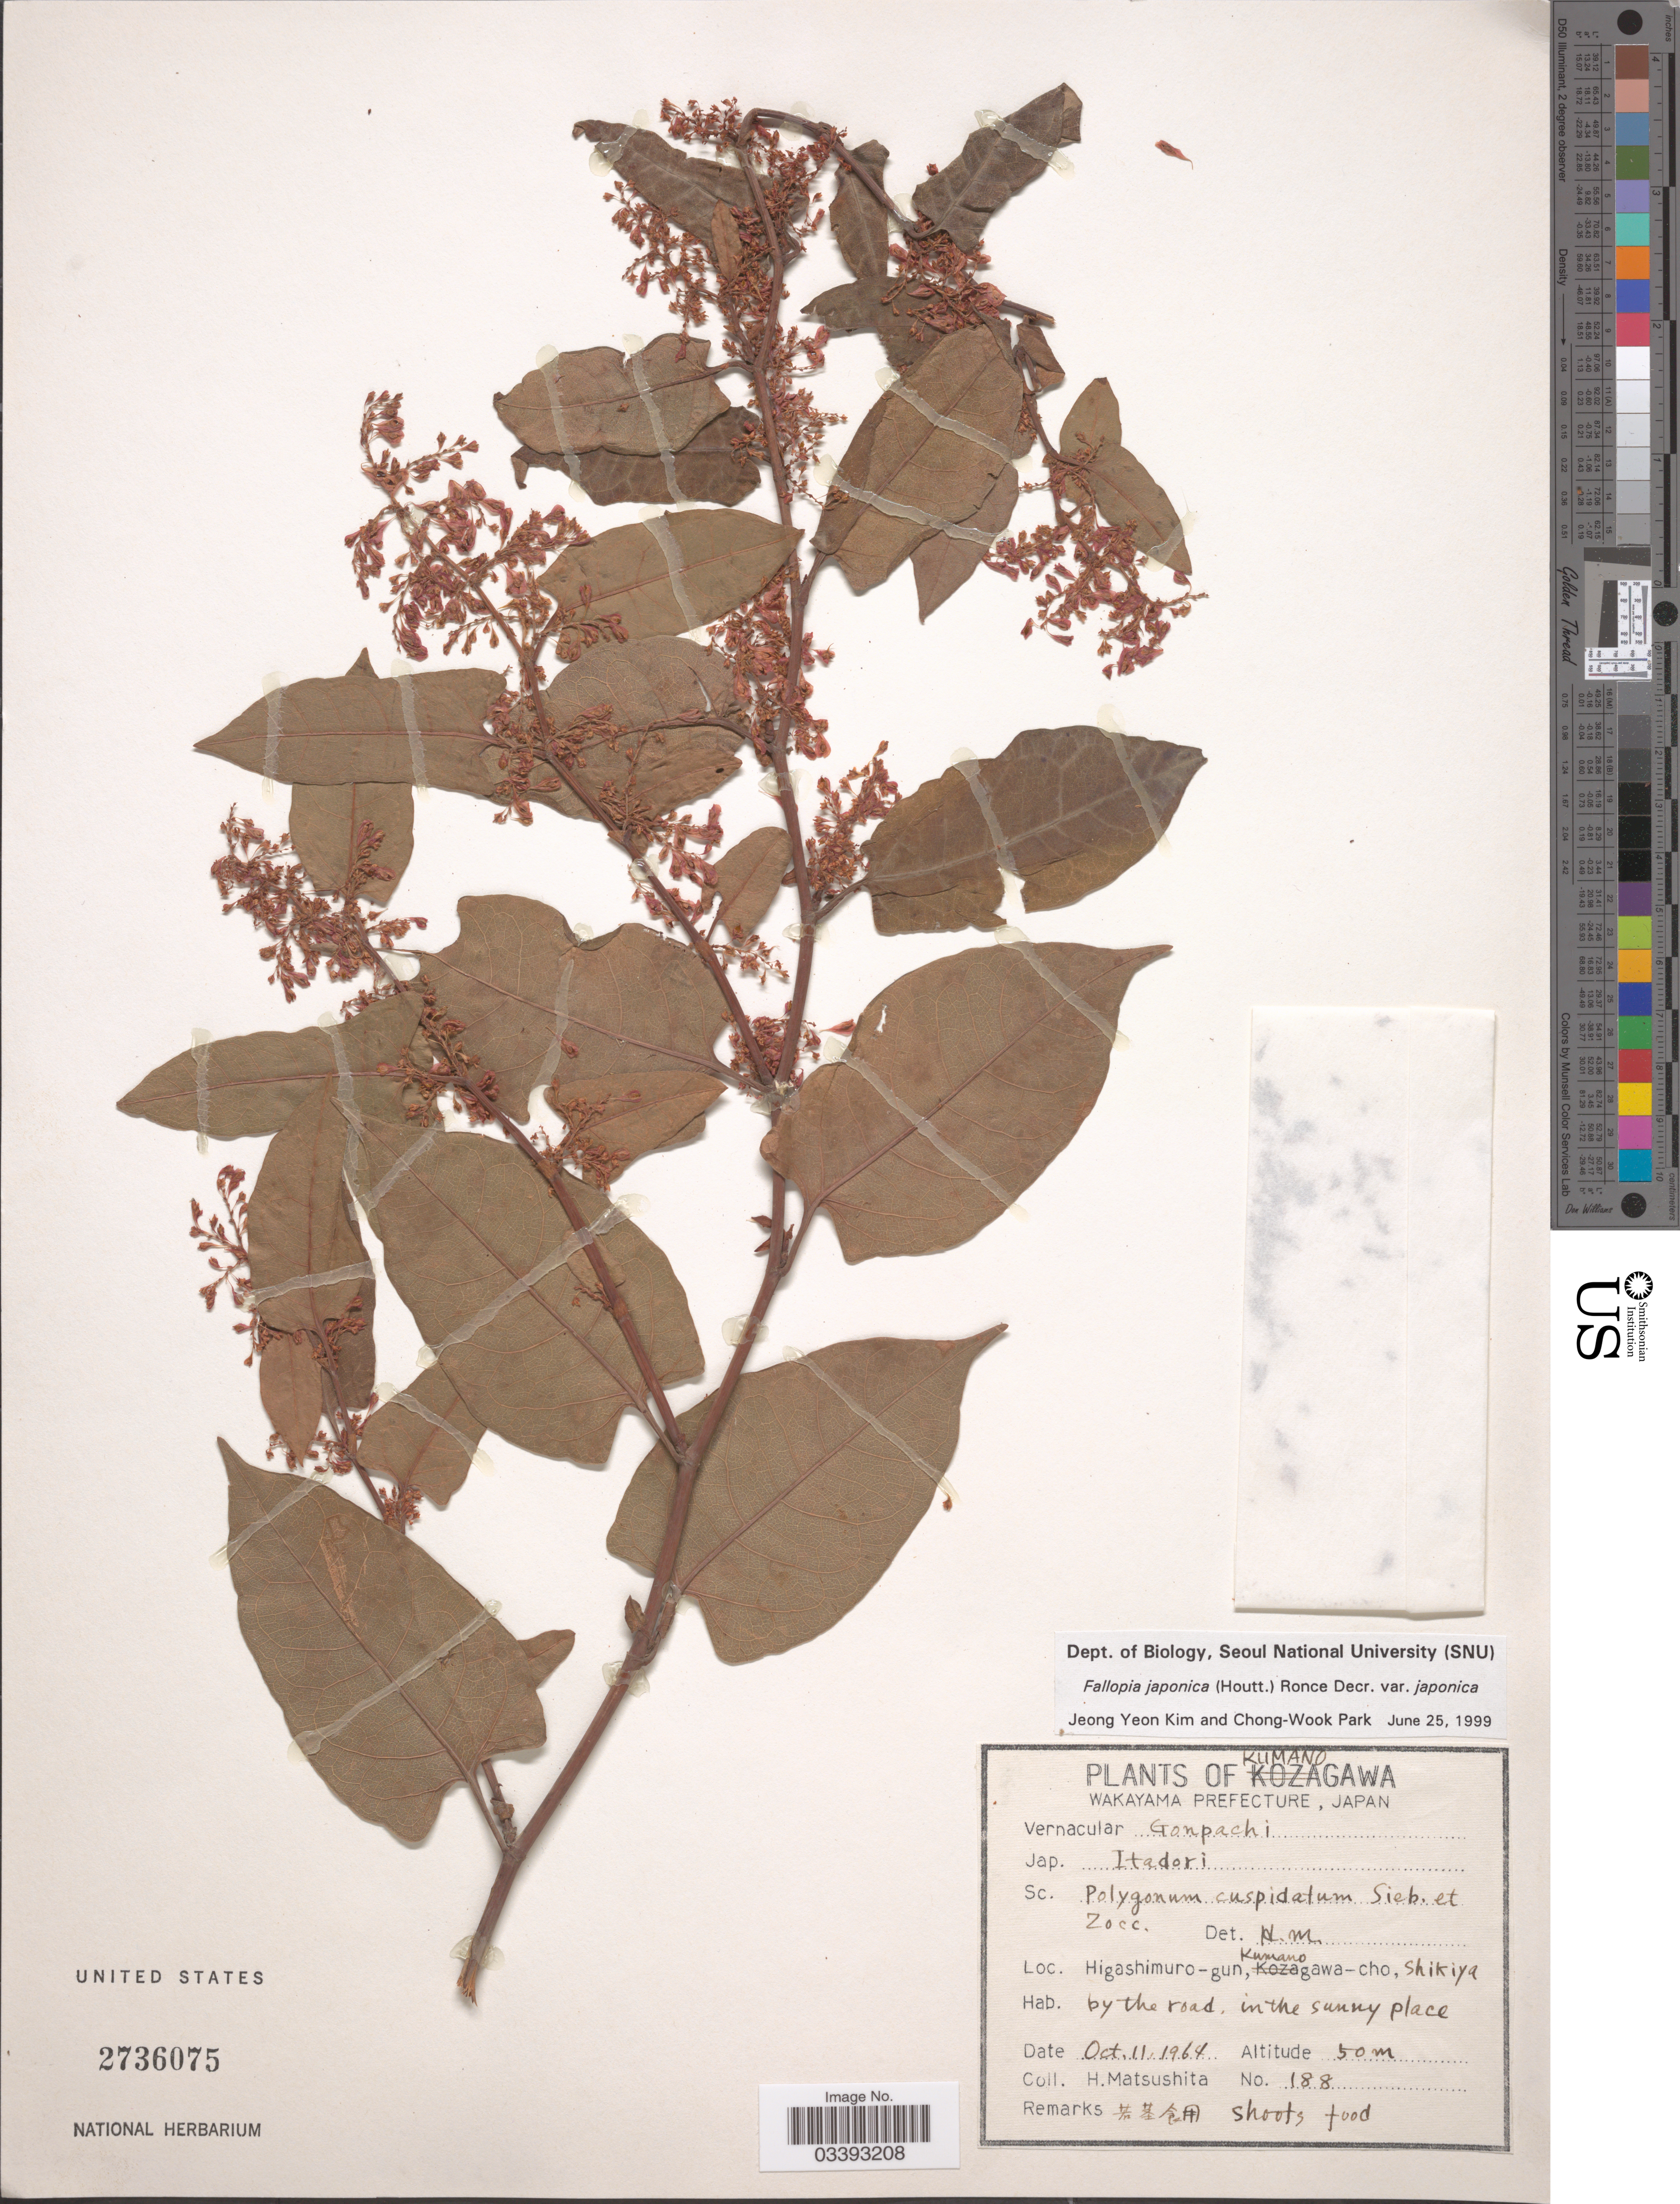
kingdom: Plantae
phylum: Tracheophyta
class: Magnoliopsida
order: Caryophyllales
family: Polygonaceae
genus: Fallopia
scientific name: Fallopia japonica var. japonica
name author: (Houtt.) Ronse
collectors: H. Matsushita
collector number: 188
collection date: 1964-10-11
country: Japan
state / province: Wakayama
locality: Kumanogawa. Wakayama Prefecture. Higashimuro-gun, Kumanogawa-cho, Shikiya by the road, in the sunny place.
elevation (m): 50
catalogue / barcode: US 2736075